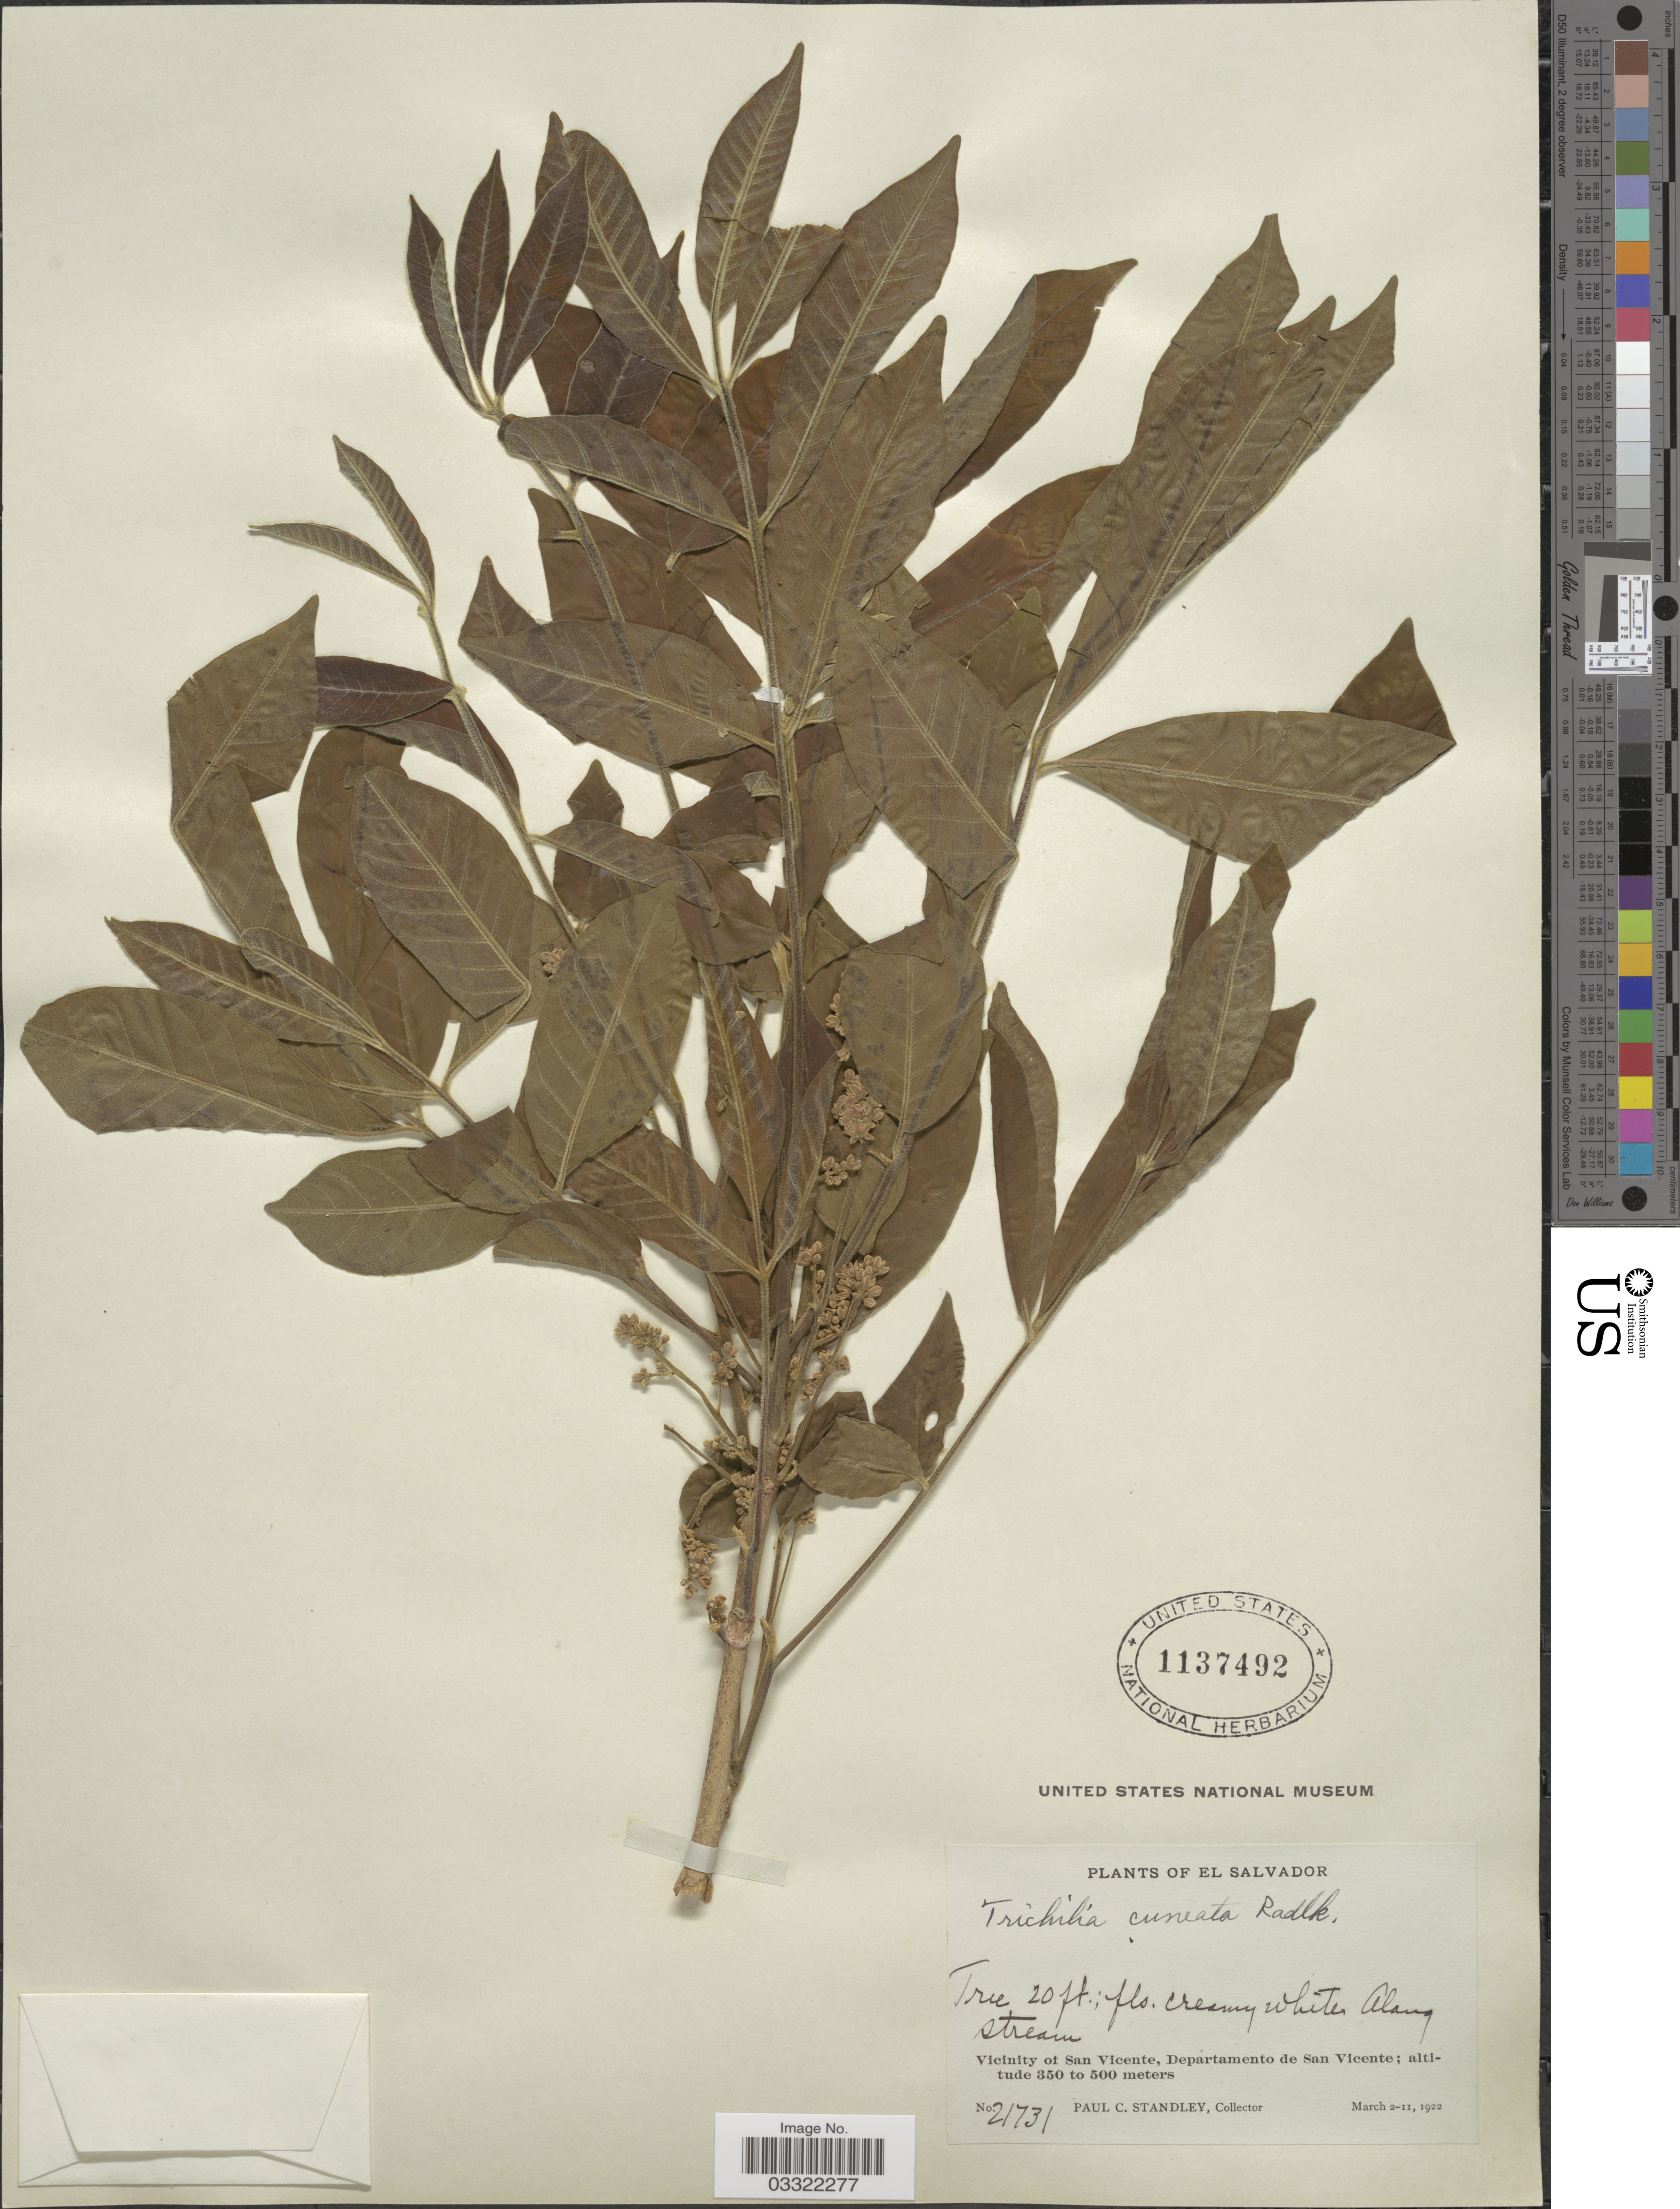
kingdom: Plantae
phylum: Tracheophyta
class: Magnoliopsida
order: Sapindales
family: Meliaceae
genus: Trichilia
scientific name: Trichilia cuneata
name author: Radlk.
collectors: P. C. Standley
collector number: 21731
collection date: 1922-03-02/1922-03-11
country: El Salvador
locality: Vicinity of San Vicente, Departamento de San Vicente.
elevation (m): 350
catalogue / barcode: US 1137492